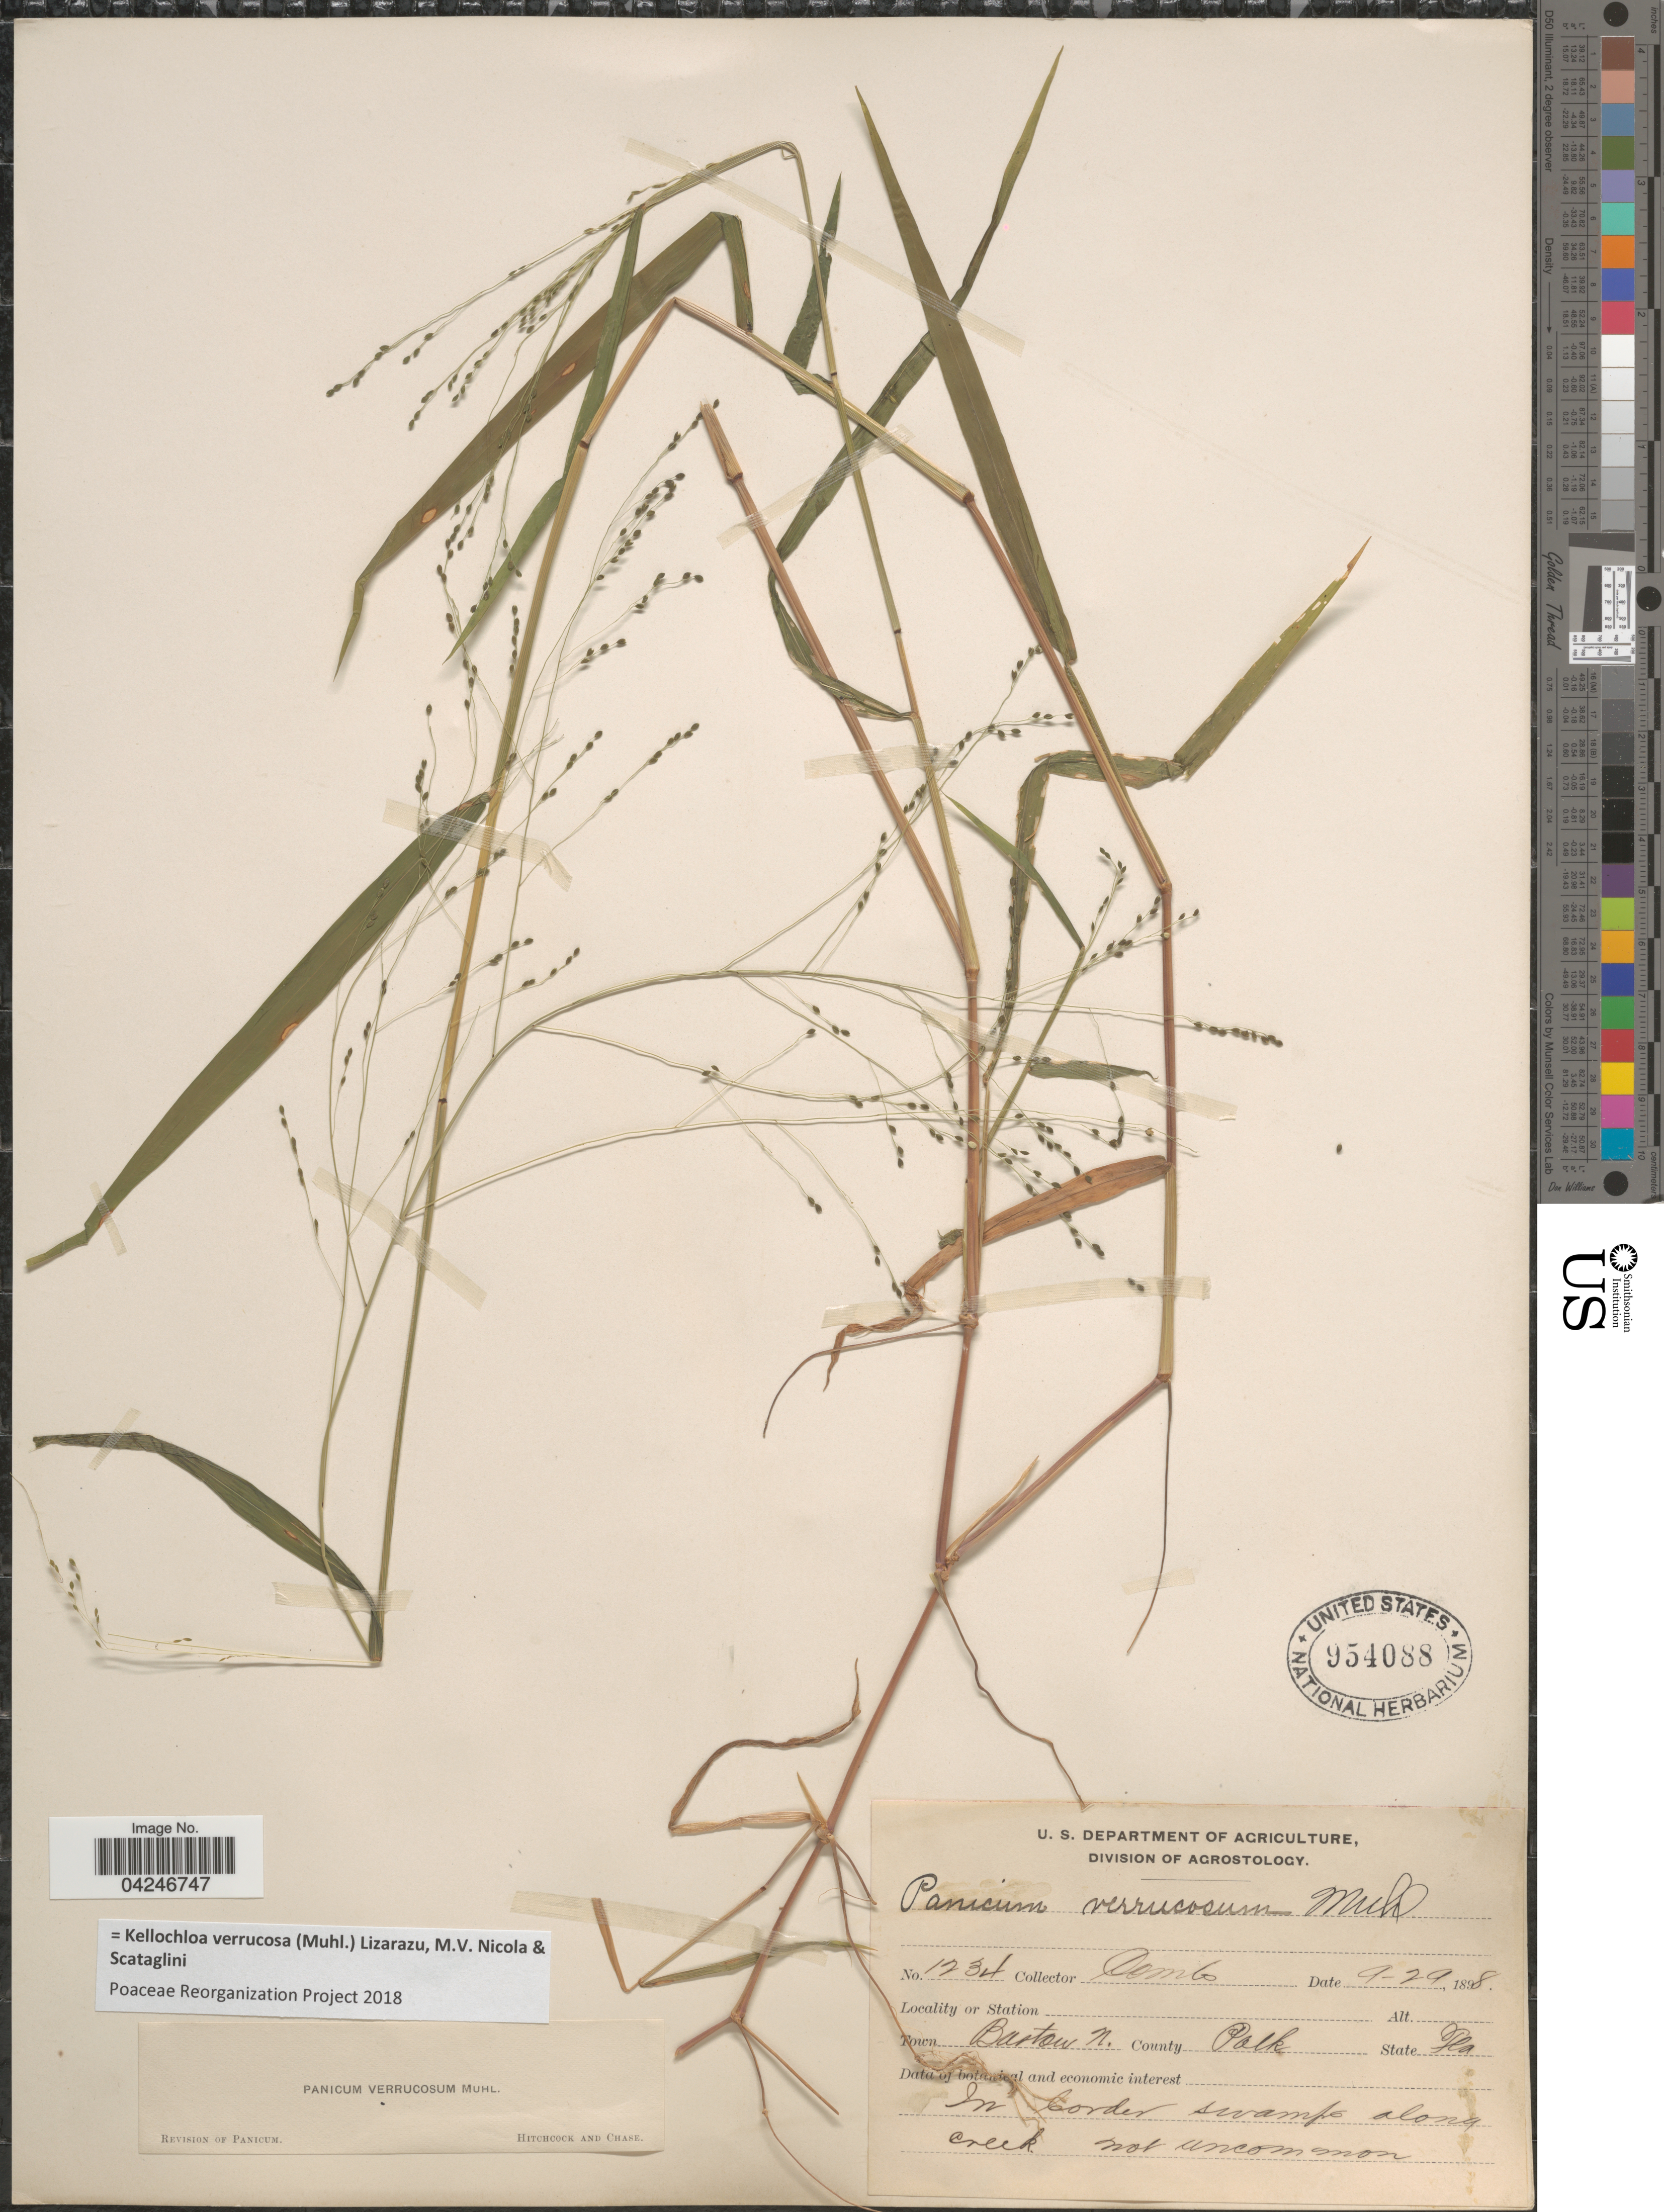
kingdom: Plantae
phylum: Tracheophyta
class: Liliopsida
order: Poales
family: Poaceae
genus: Kellochloa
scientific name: Kellochloa verrucosa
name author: (Muhl.) Lizarazu et al.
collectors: -. Combs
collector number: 1234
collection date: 1898-09-29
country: United States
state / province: Florida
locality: Town Bartow N. County Polk.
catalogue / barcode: US 954088